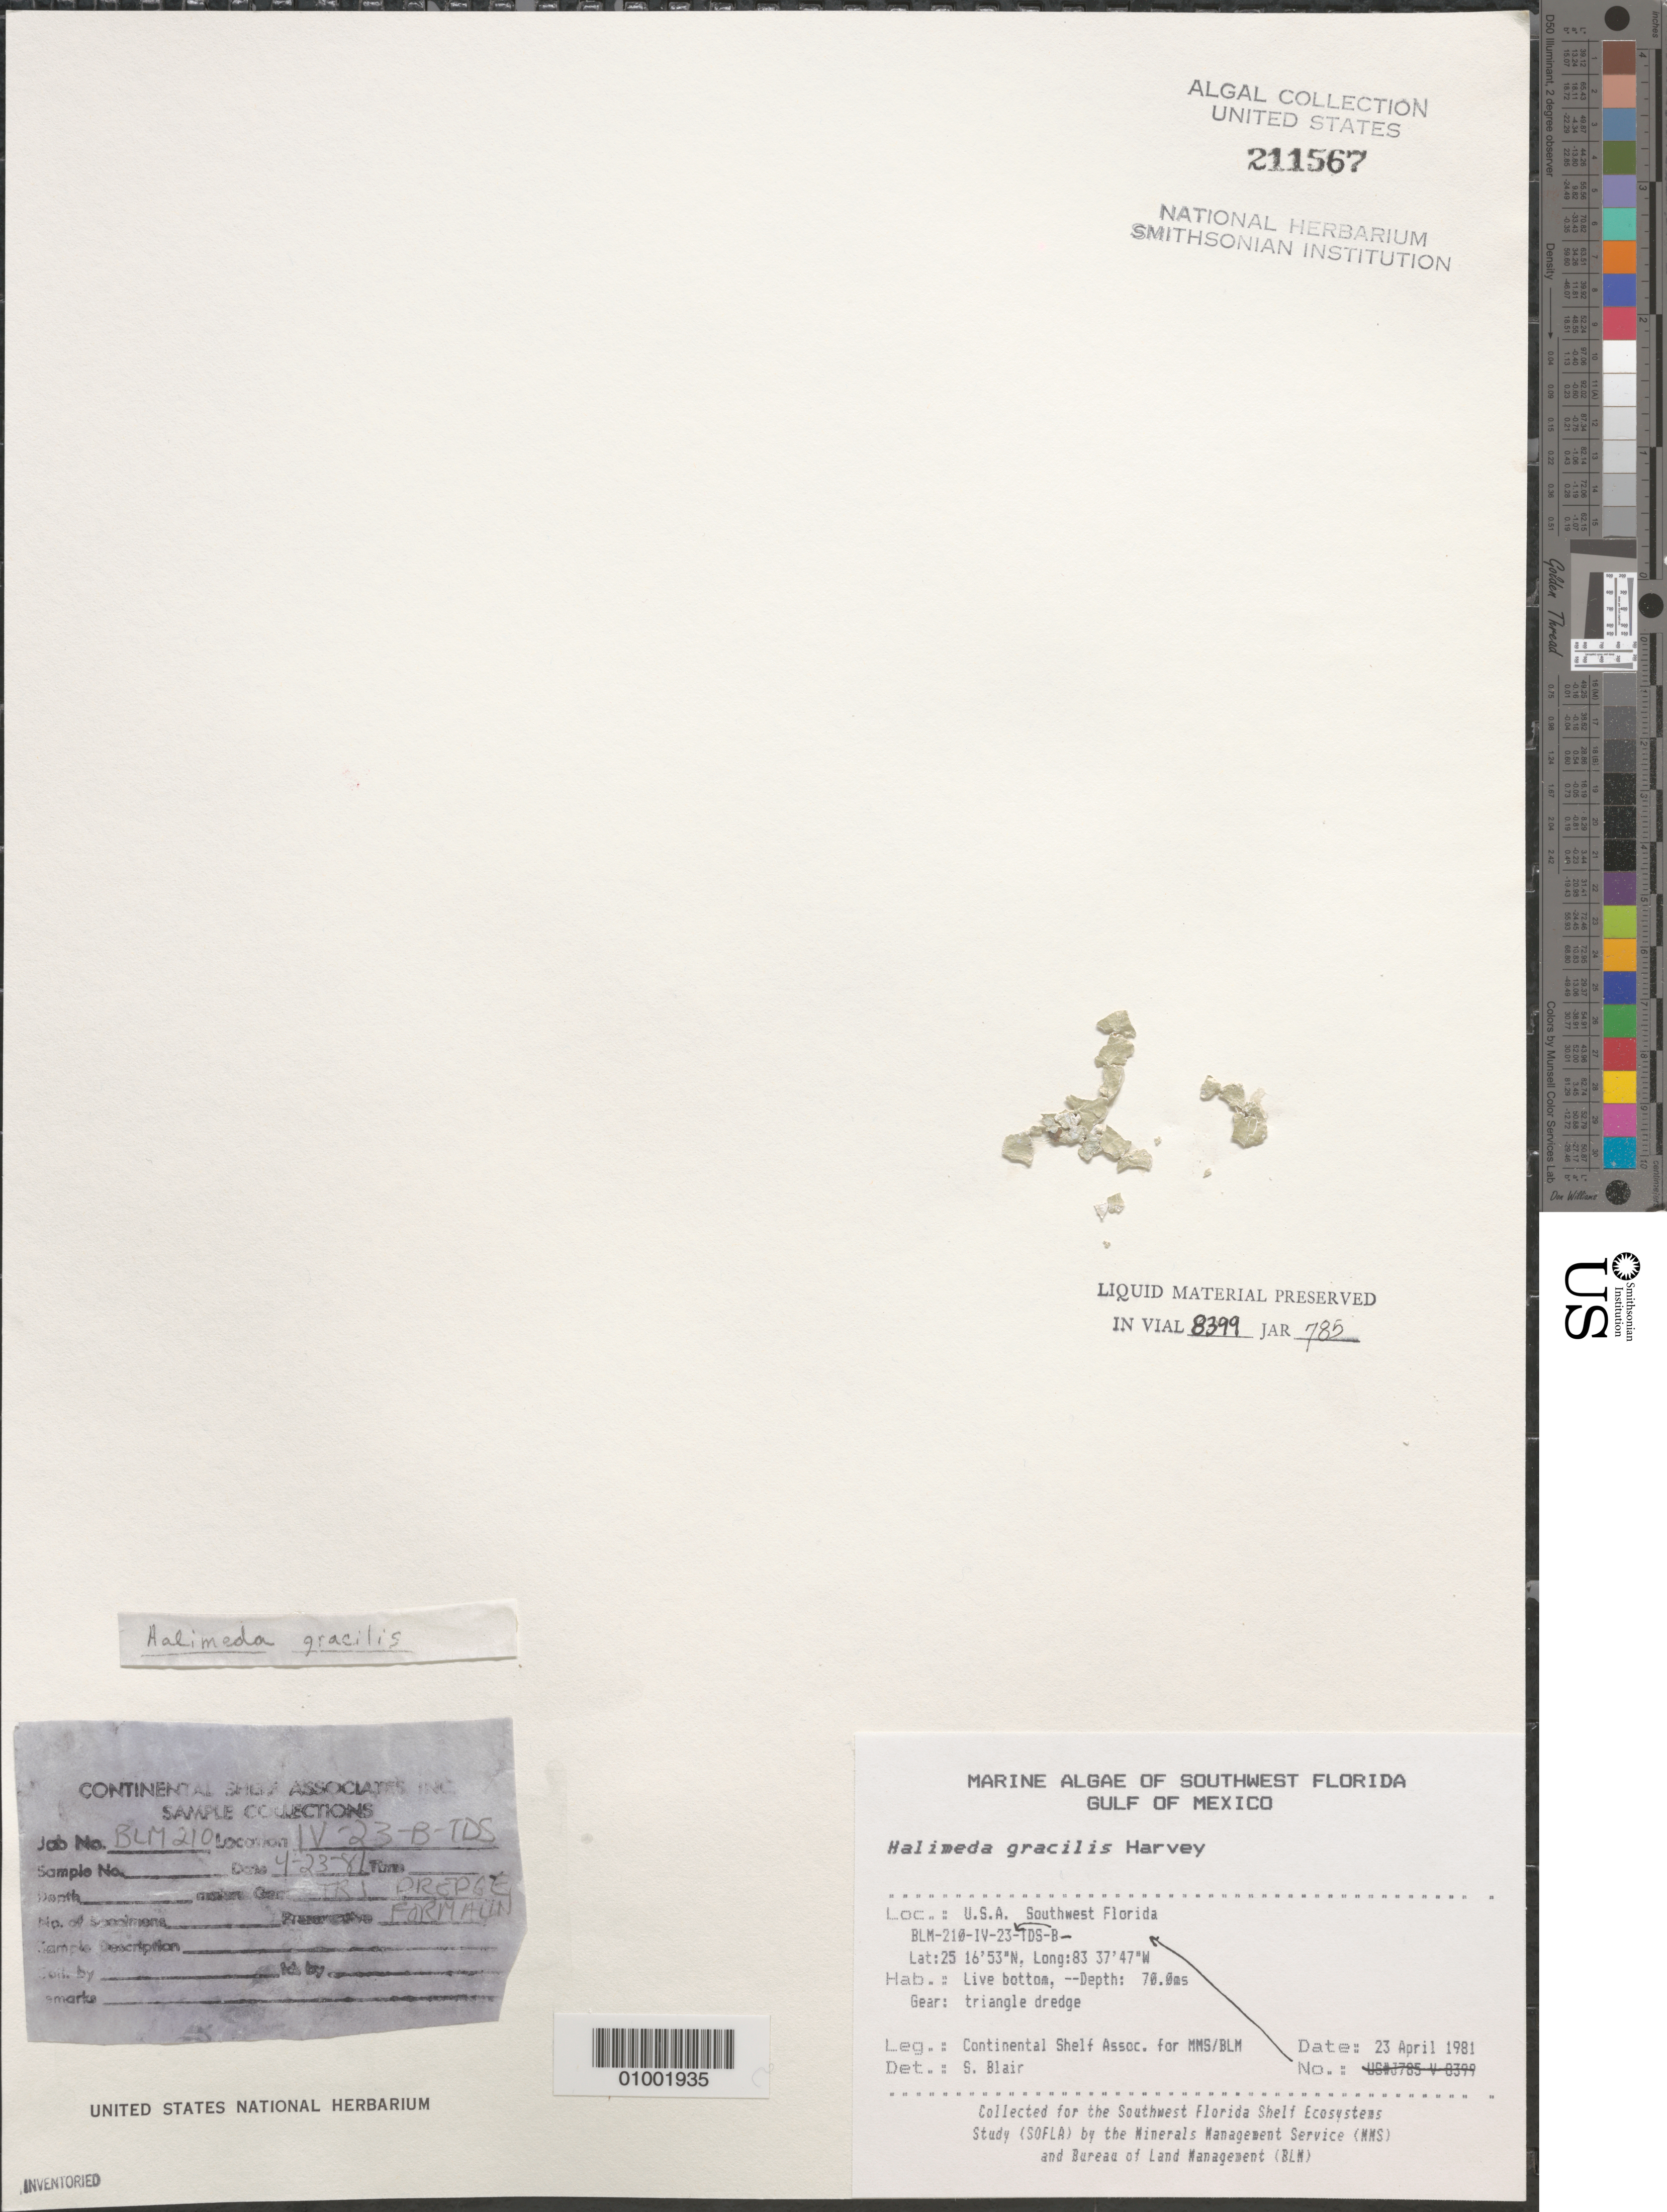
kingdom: Plantae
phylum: Chlorophyta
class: Ulvophyceae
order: Bryopsidales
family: Halimedaceae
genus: Halimeda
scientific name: Halimeda gracilis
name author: Harv. ex J. Agardh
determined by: Blair, S. M.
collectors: Continental Shelf Associates for the MMS/BLM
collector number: BLM-210-IV-23-B-TDS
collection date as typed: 23 Apr 1981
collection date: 1981-04-23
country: United States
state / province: Florida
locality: Gulf of Mexico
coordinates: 25 16'53"N, 83 37'47"W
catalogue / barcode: US 211567